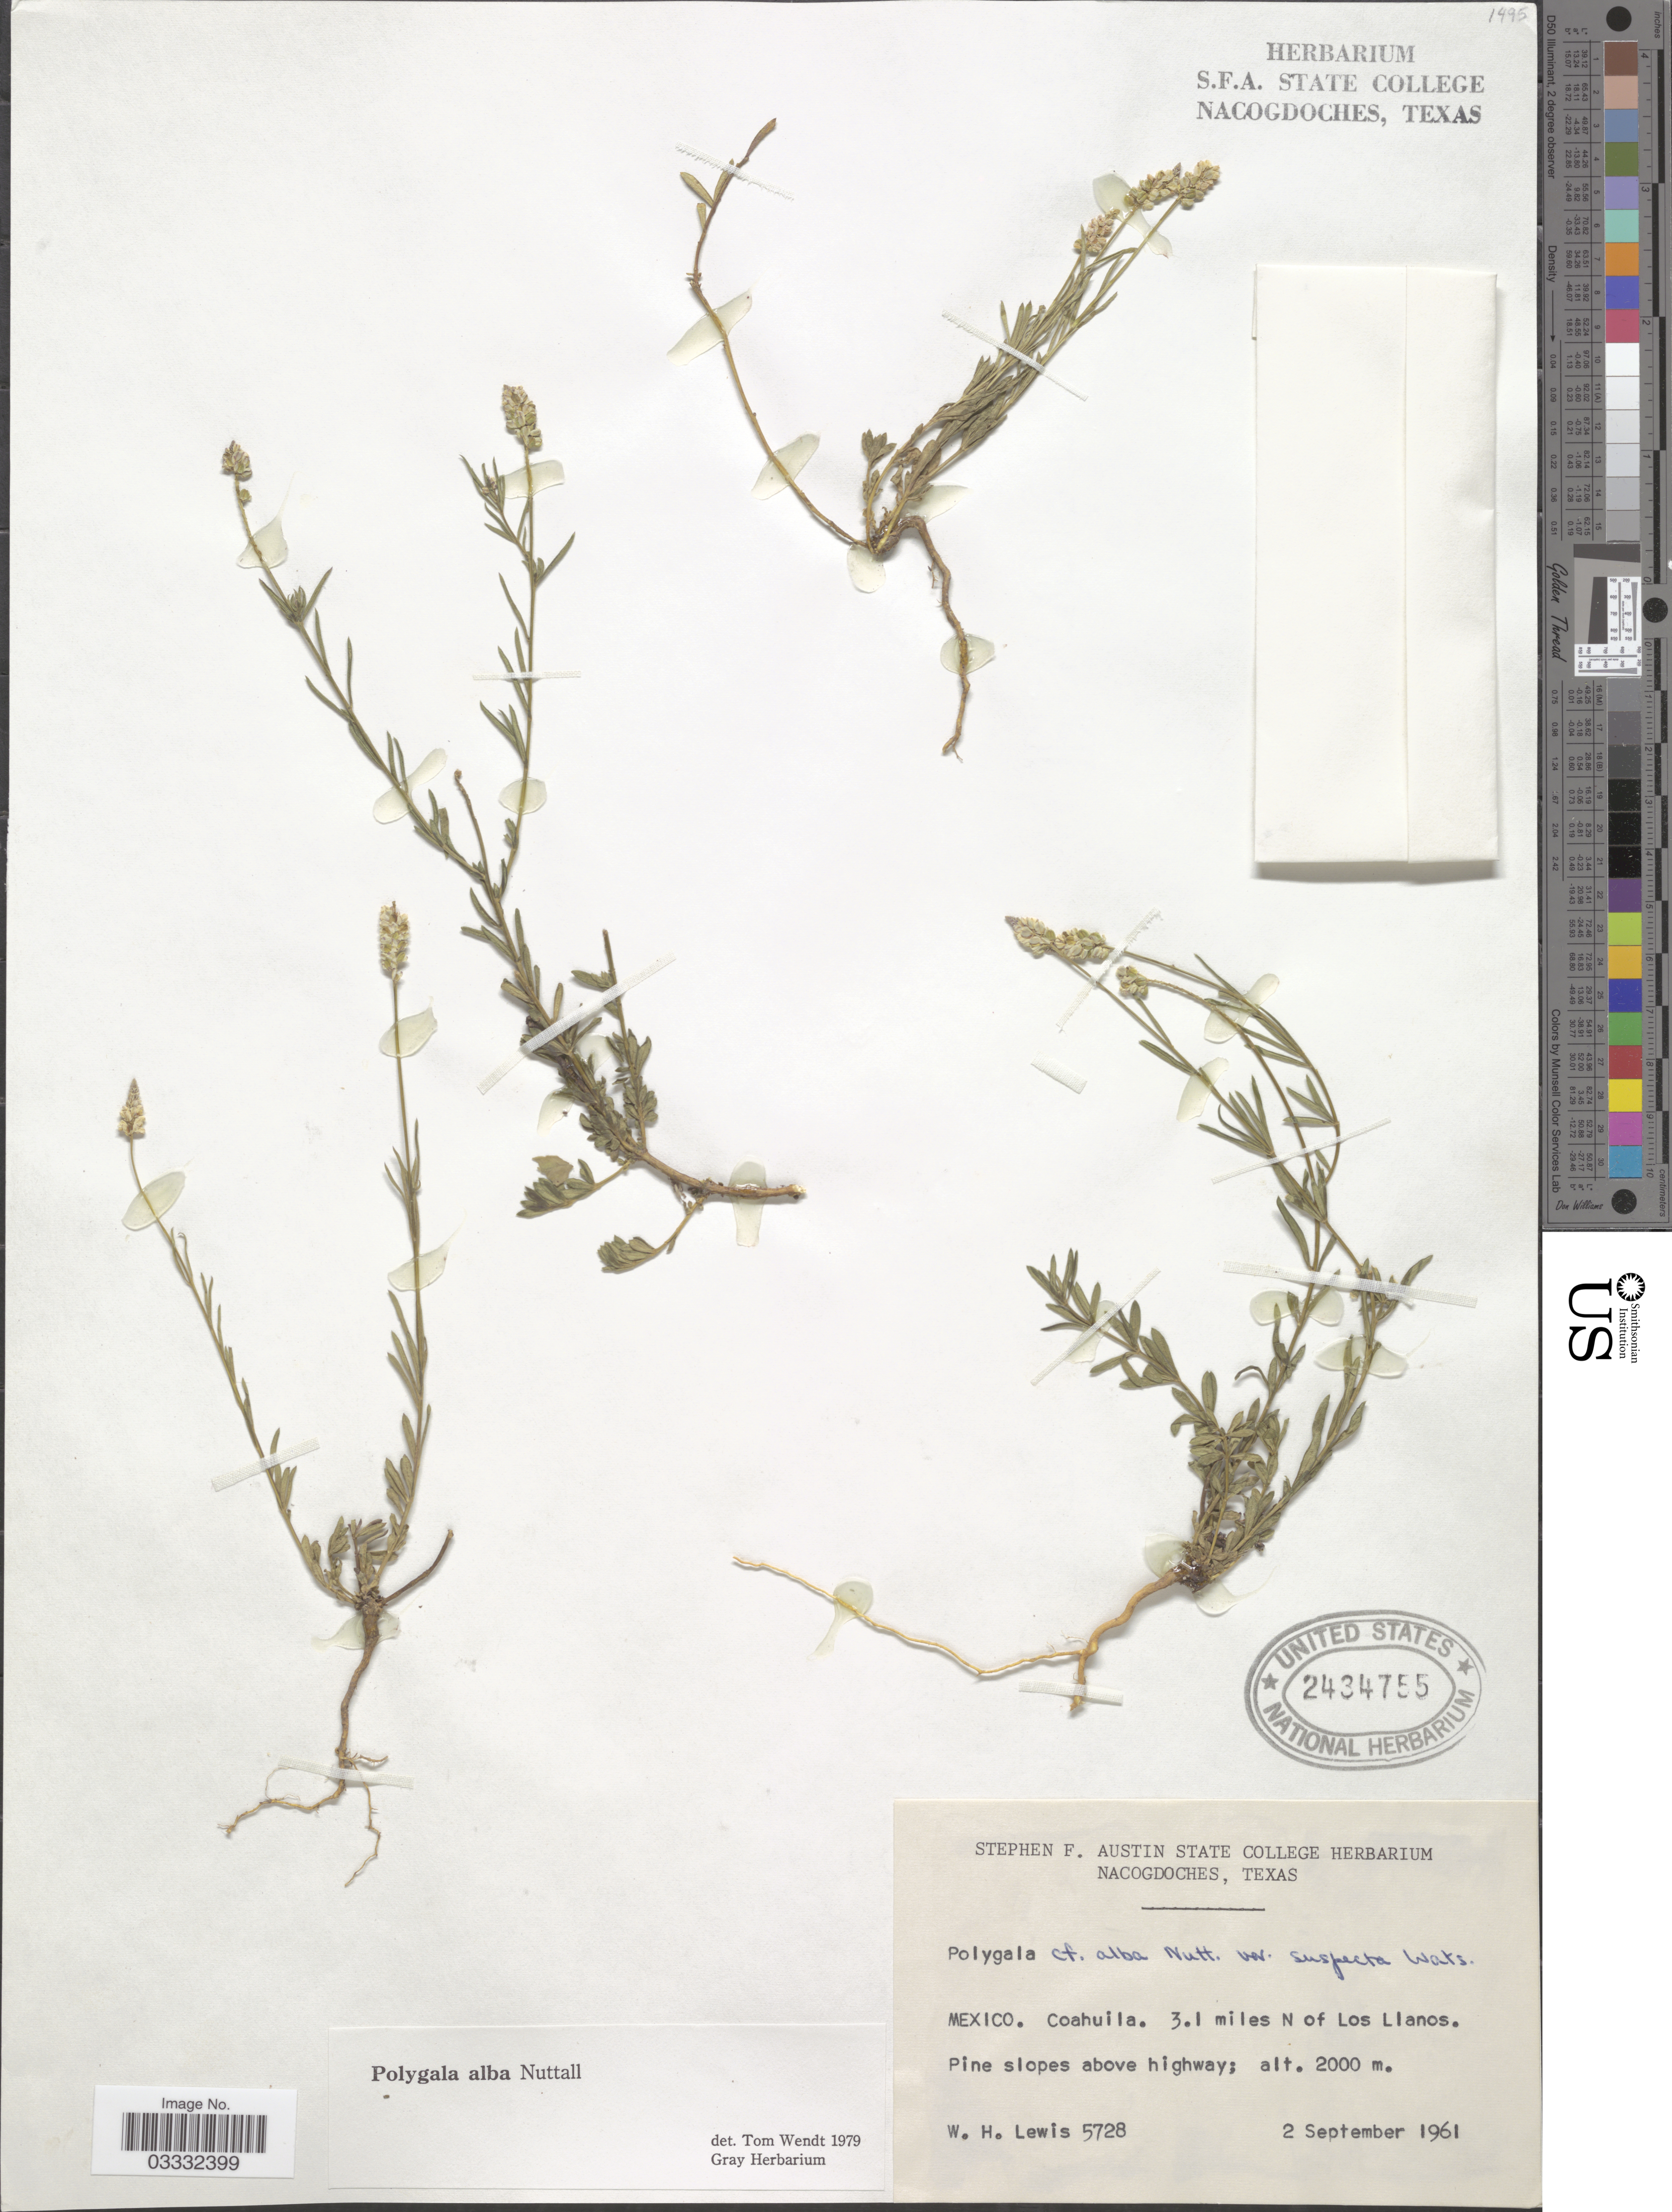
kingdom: Plantae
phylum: Tracheophyta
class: Magnoliopsida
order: Fabales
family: Polygalaceae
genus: Polygala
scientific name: Polygala alba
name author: Nutt.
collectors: W. H. Lewis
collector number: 5728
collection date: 1961-09-02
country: Mexico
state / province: Coahuila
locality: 3.1 miles N of Los Llanos.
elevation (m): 2000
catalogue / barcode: US 2434755